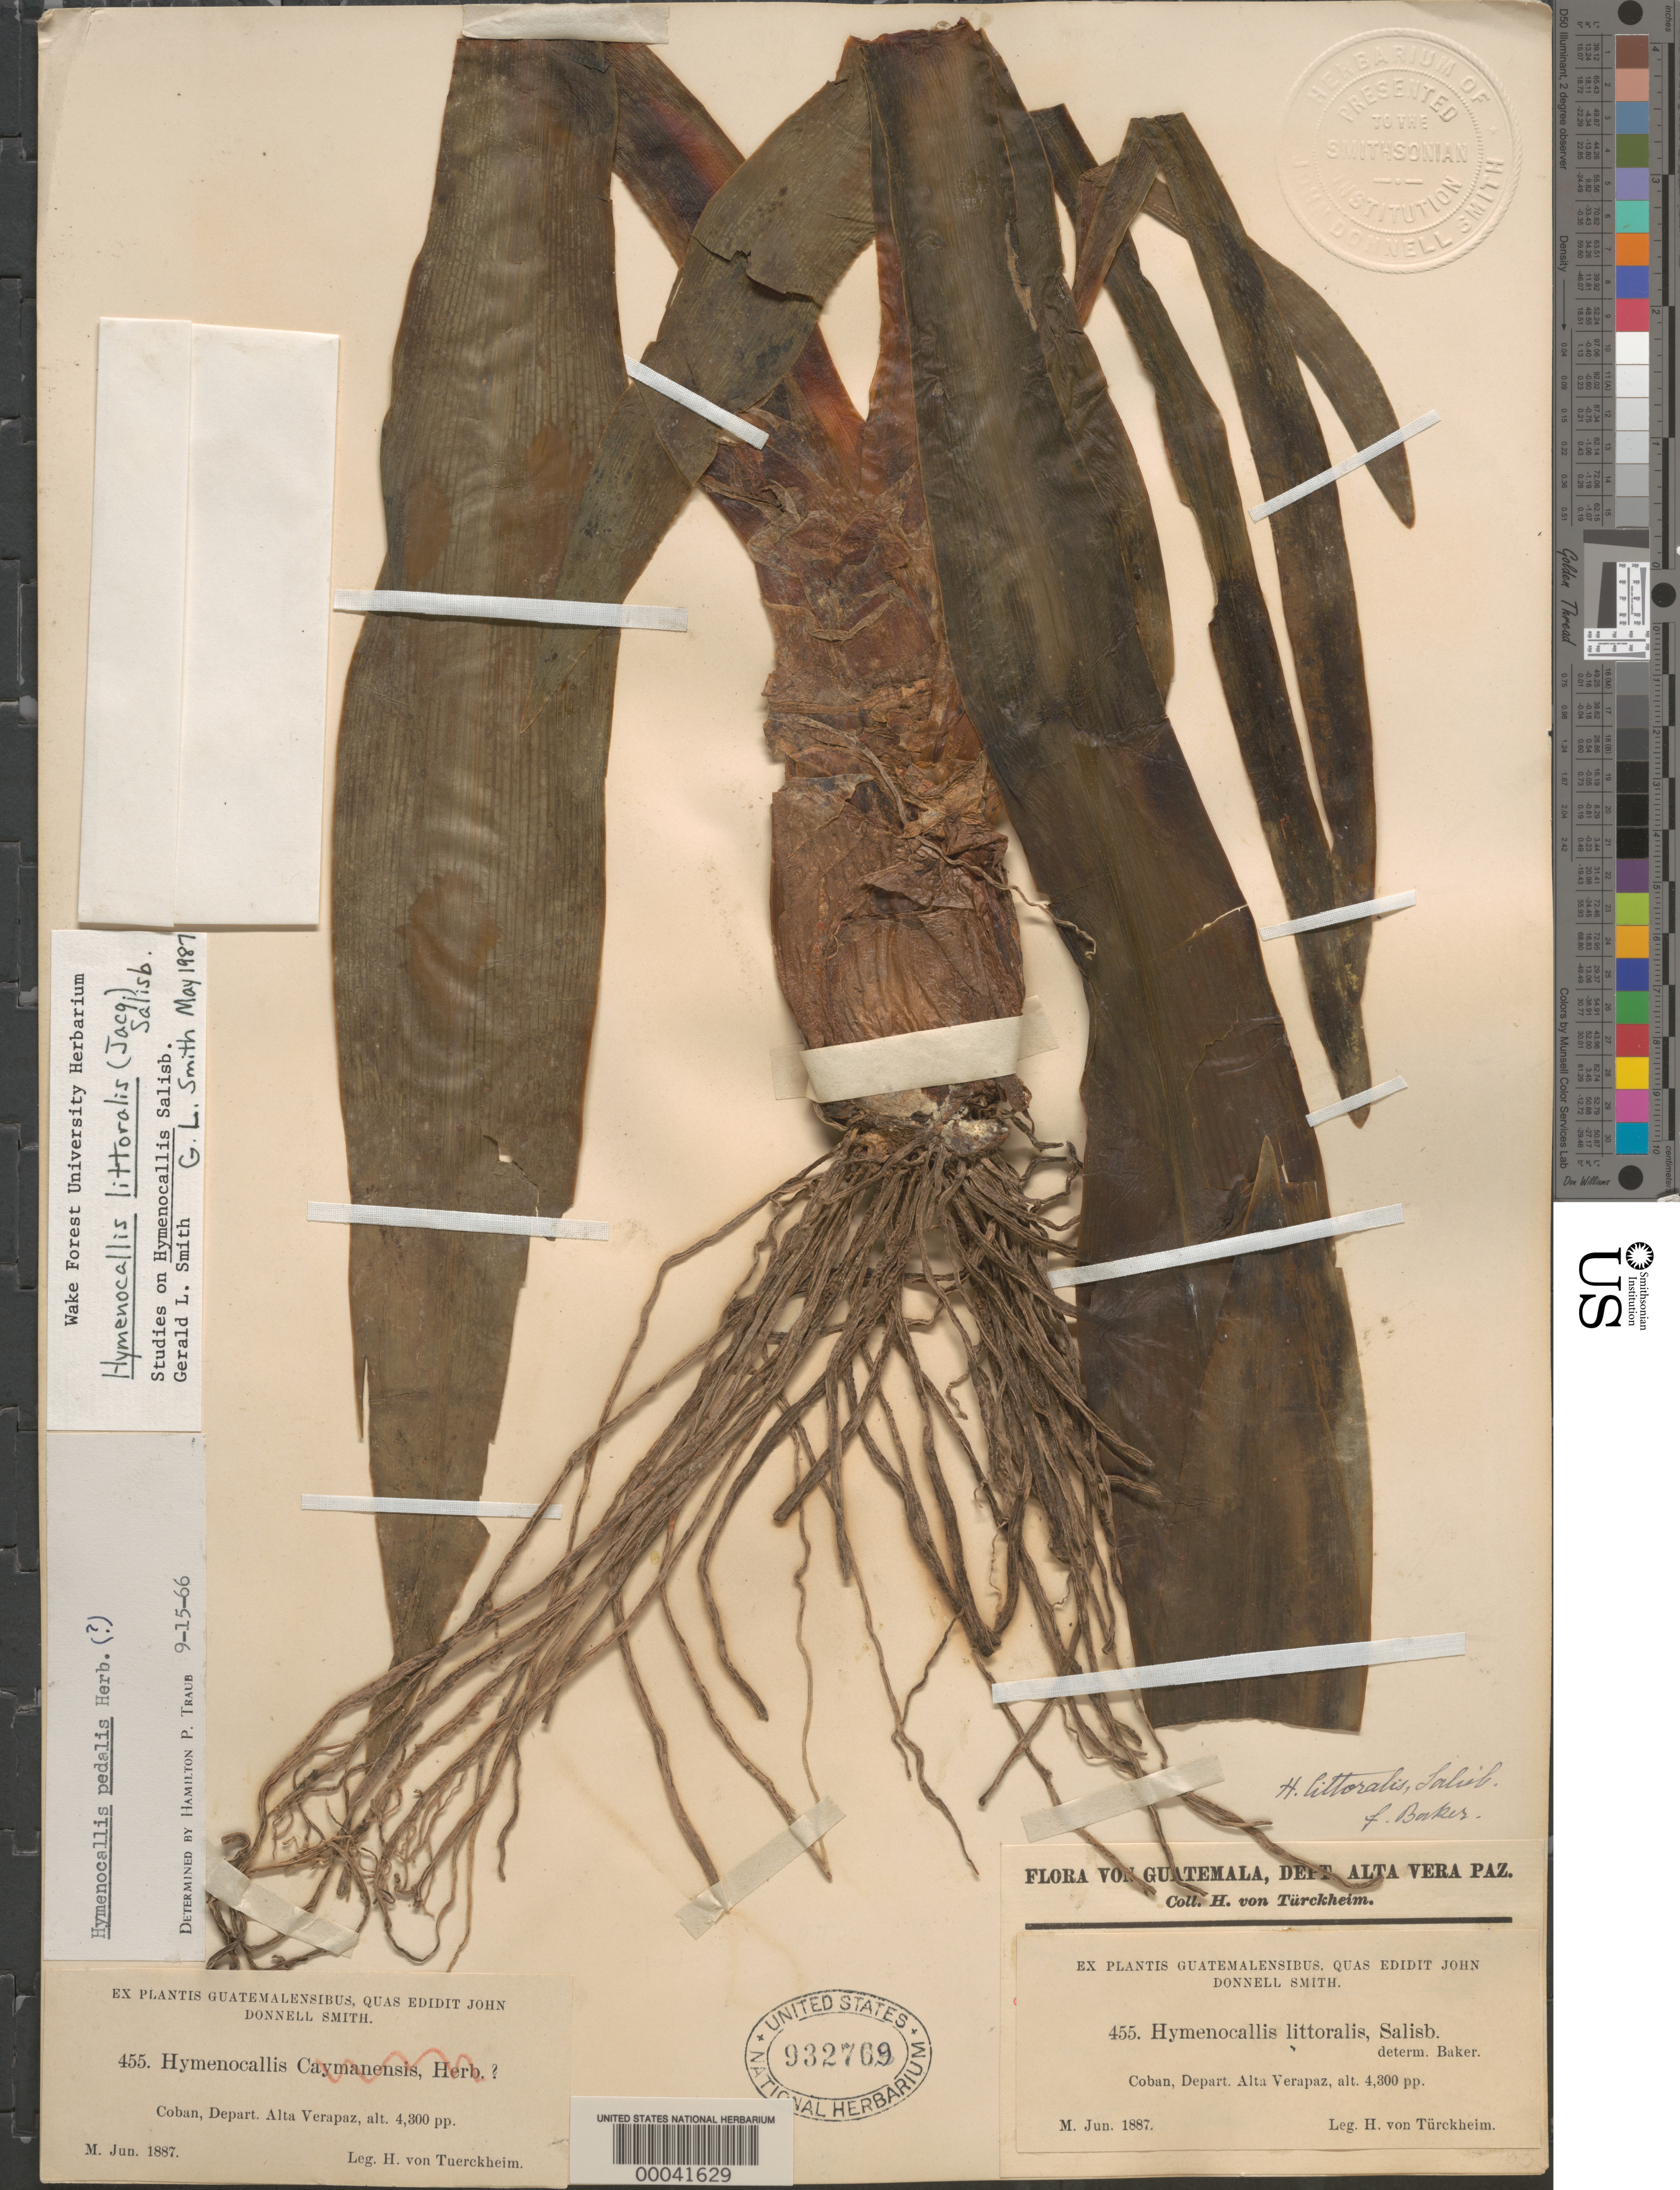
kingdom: Plantae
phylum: Tracheophyta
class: Liliopsida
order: Asparagales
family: Amaryllidaceae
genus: Hymenocallis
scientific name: Hymenocallis littoralis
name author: (Jacq.) Salisb.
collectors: H. von Türckheim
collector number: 455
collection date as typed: Jun 1887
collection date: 1887-06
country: Guatemala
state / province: Alta Verapaz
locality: Cobán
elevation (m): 1311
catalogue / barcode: US 932769